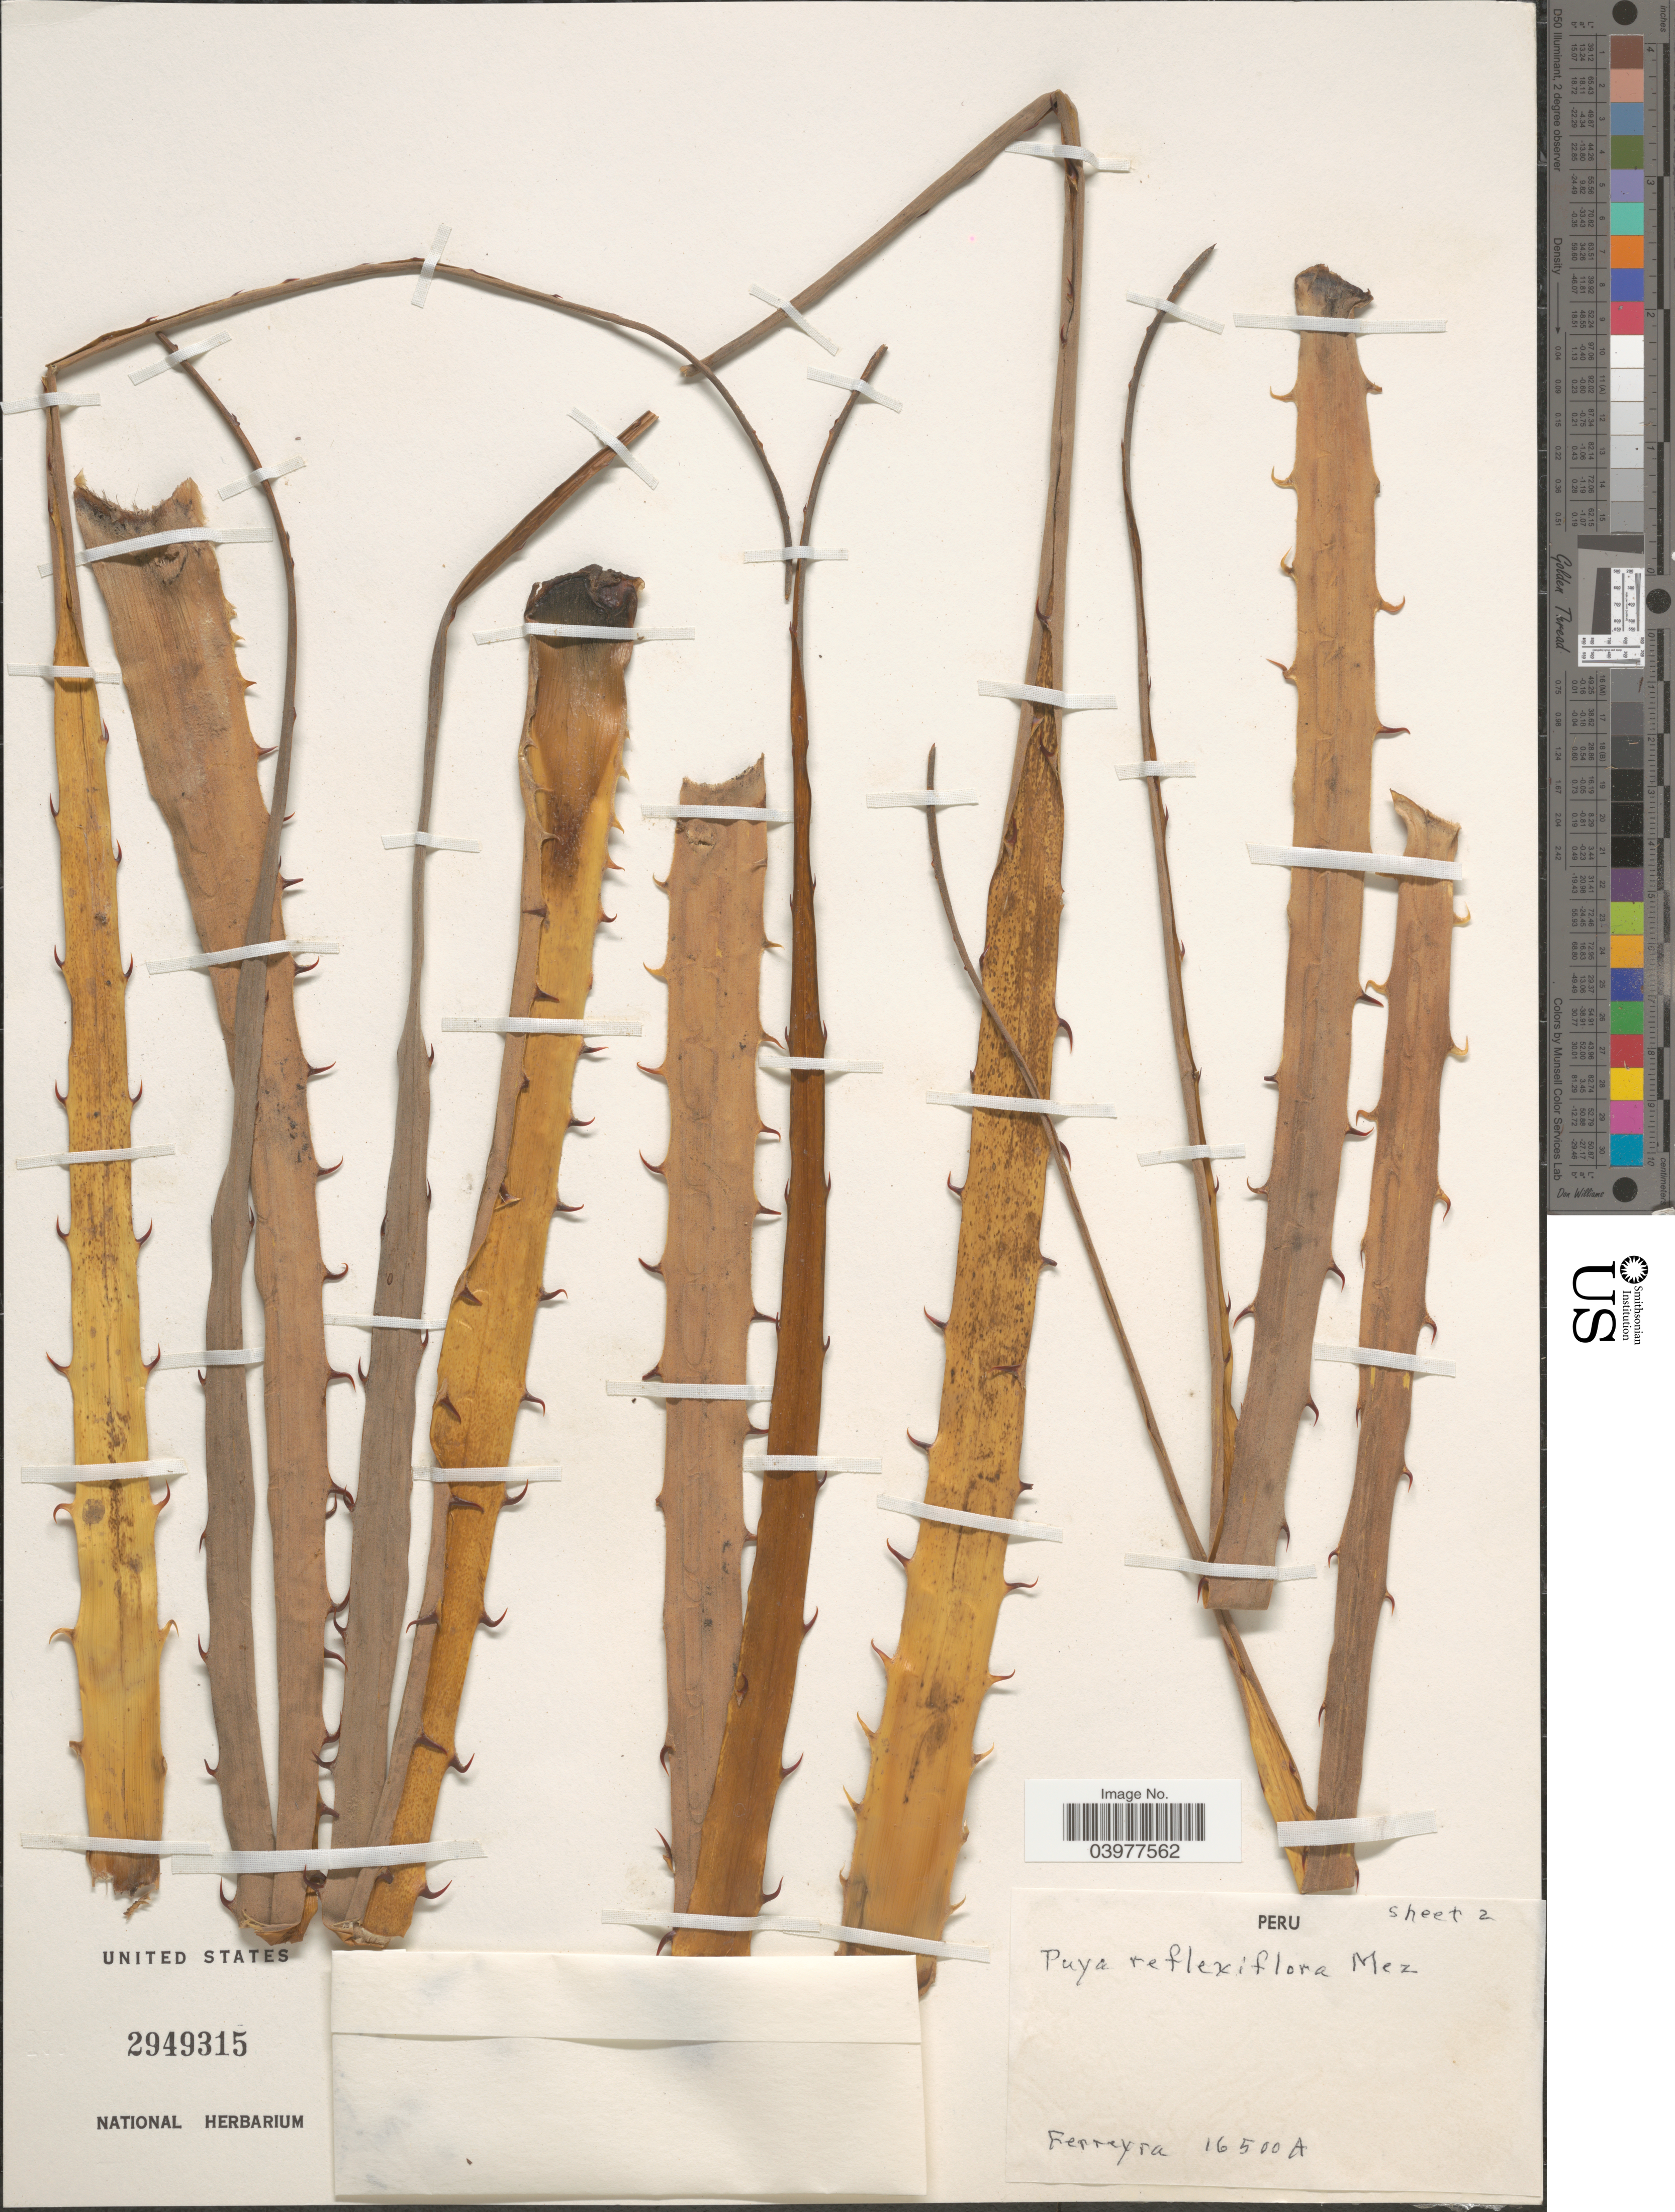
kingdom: Plantae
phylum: Tracheophyta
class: Liliopsida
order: Poales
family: Bromeliaceae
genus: Puya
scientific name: Puya reflexiflora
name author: Mez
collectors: Ferreyra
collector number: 16500A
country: Peru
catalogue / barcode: US 2949315